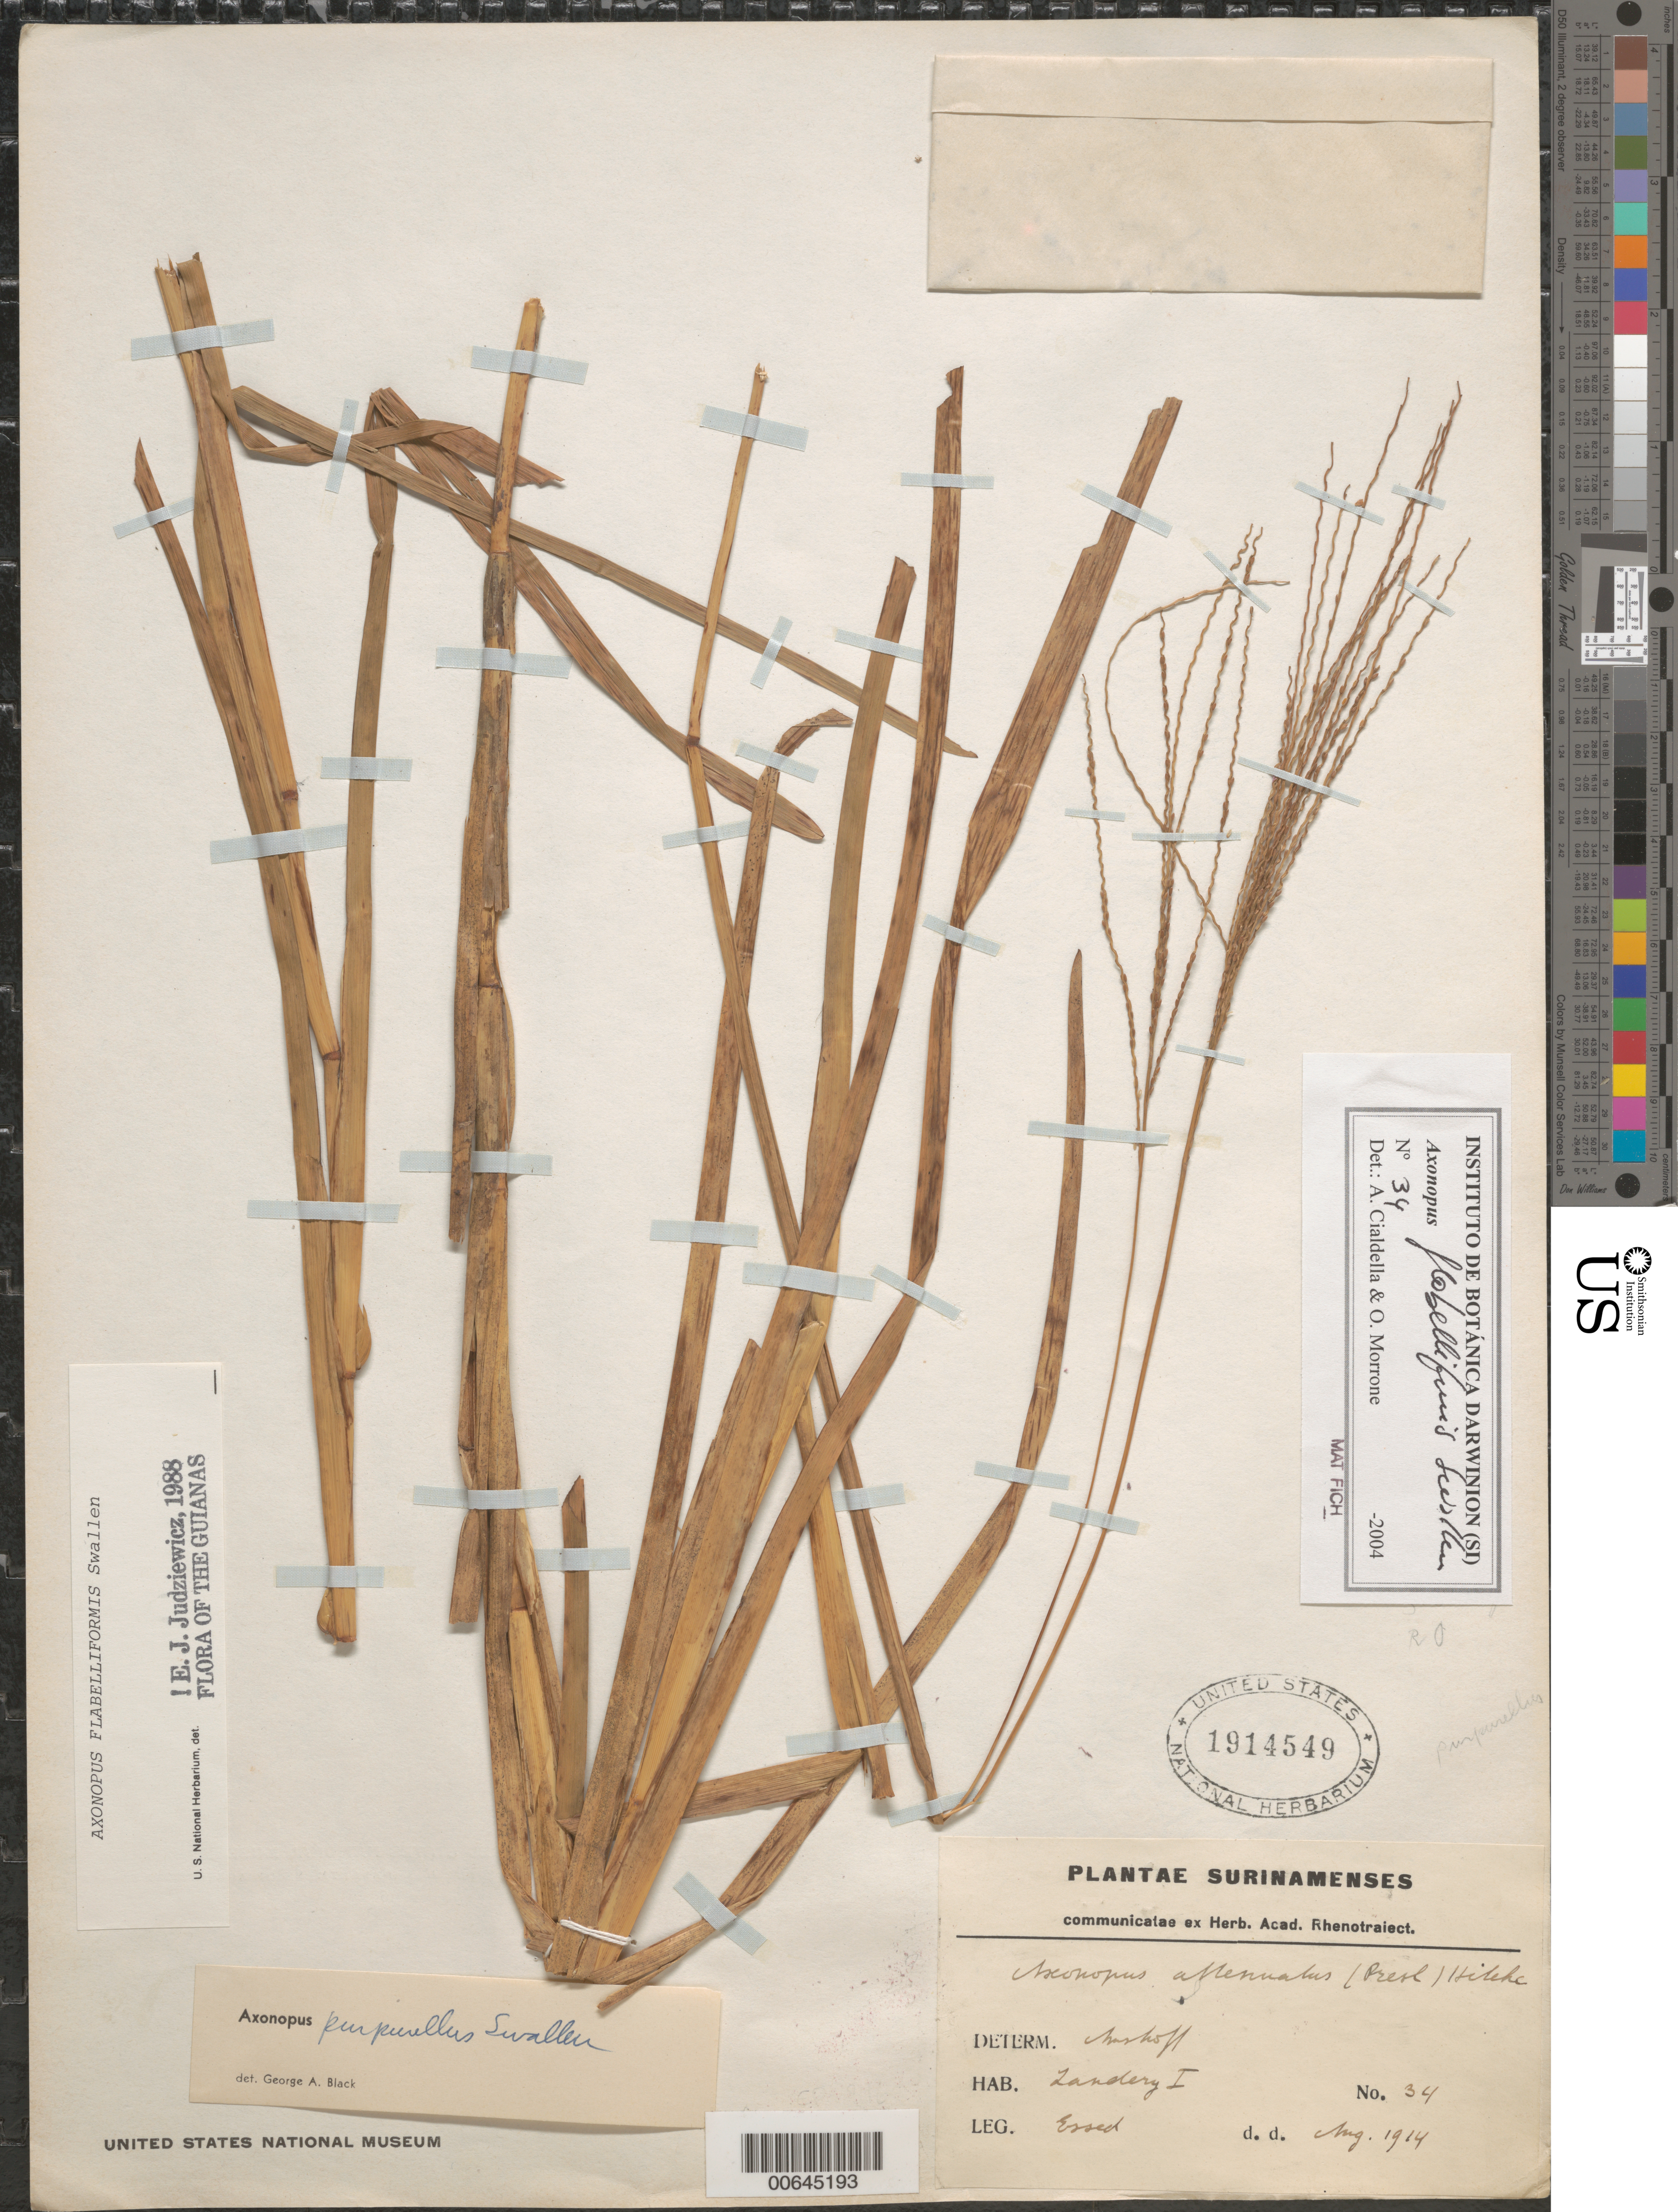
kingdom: Plantae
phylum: Tracheophyta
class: Liliopsida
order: Poales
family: Poaceae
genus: Axonopus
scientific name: Axonopus flabelliformis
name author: Swallen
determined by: Judziewicz, E. J.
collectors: E. Essed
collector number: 34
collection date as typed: Aug-14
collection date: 1914-08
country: Suriname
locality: Zanderij I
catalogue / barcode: US 1914549